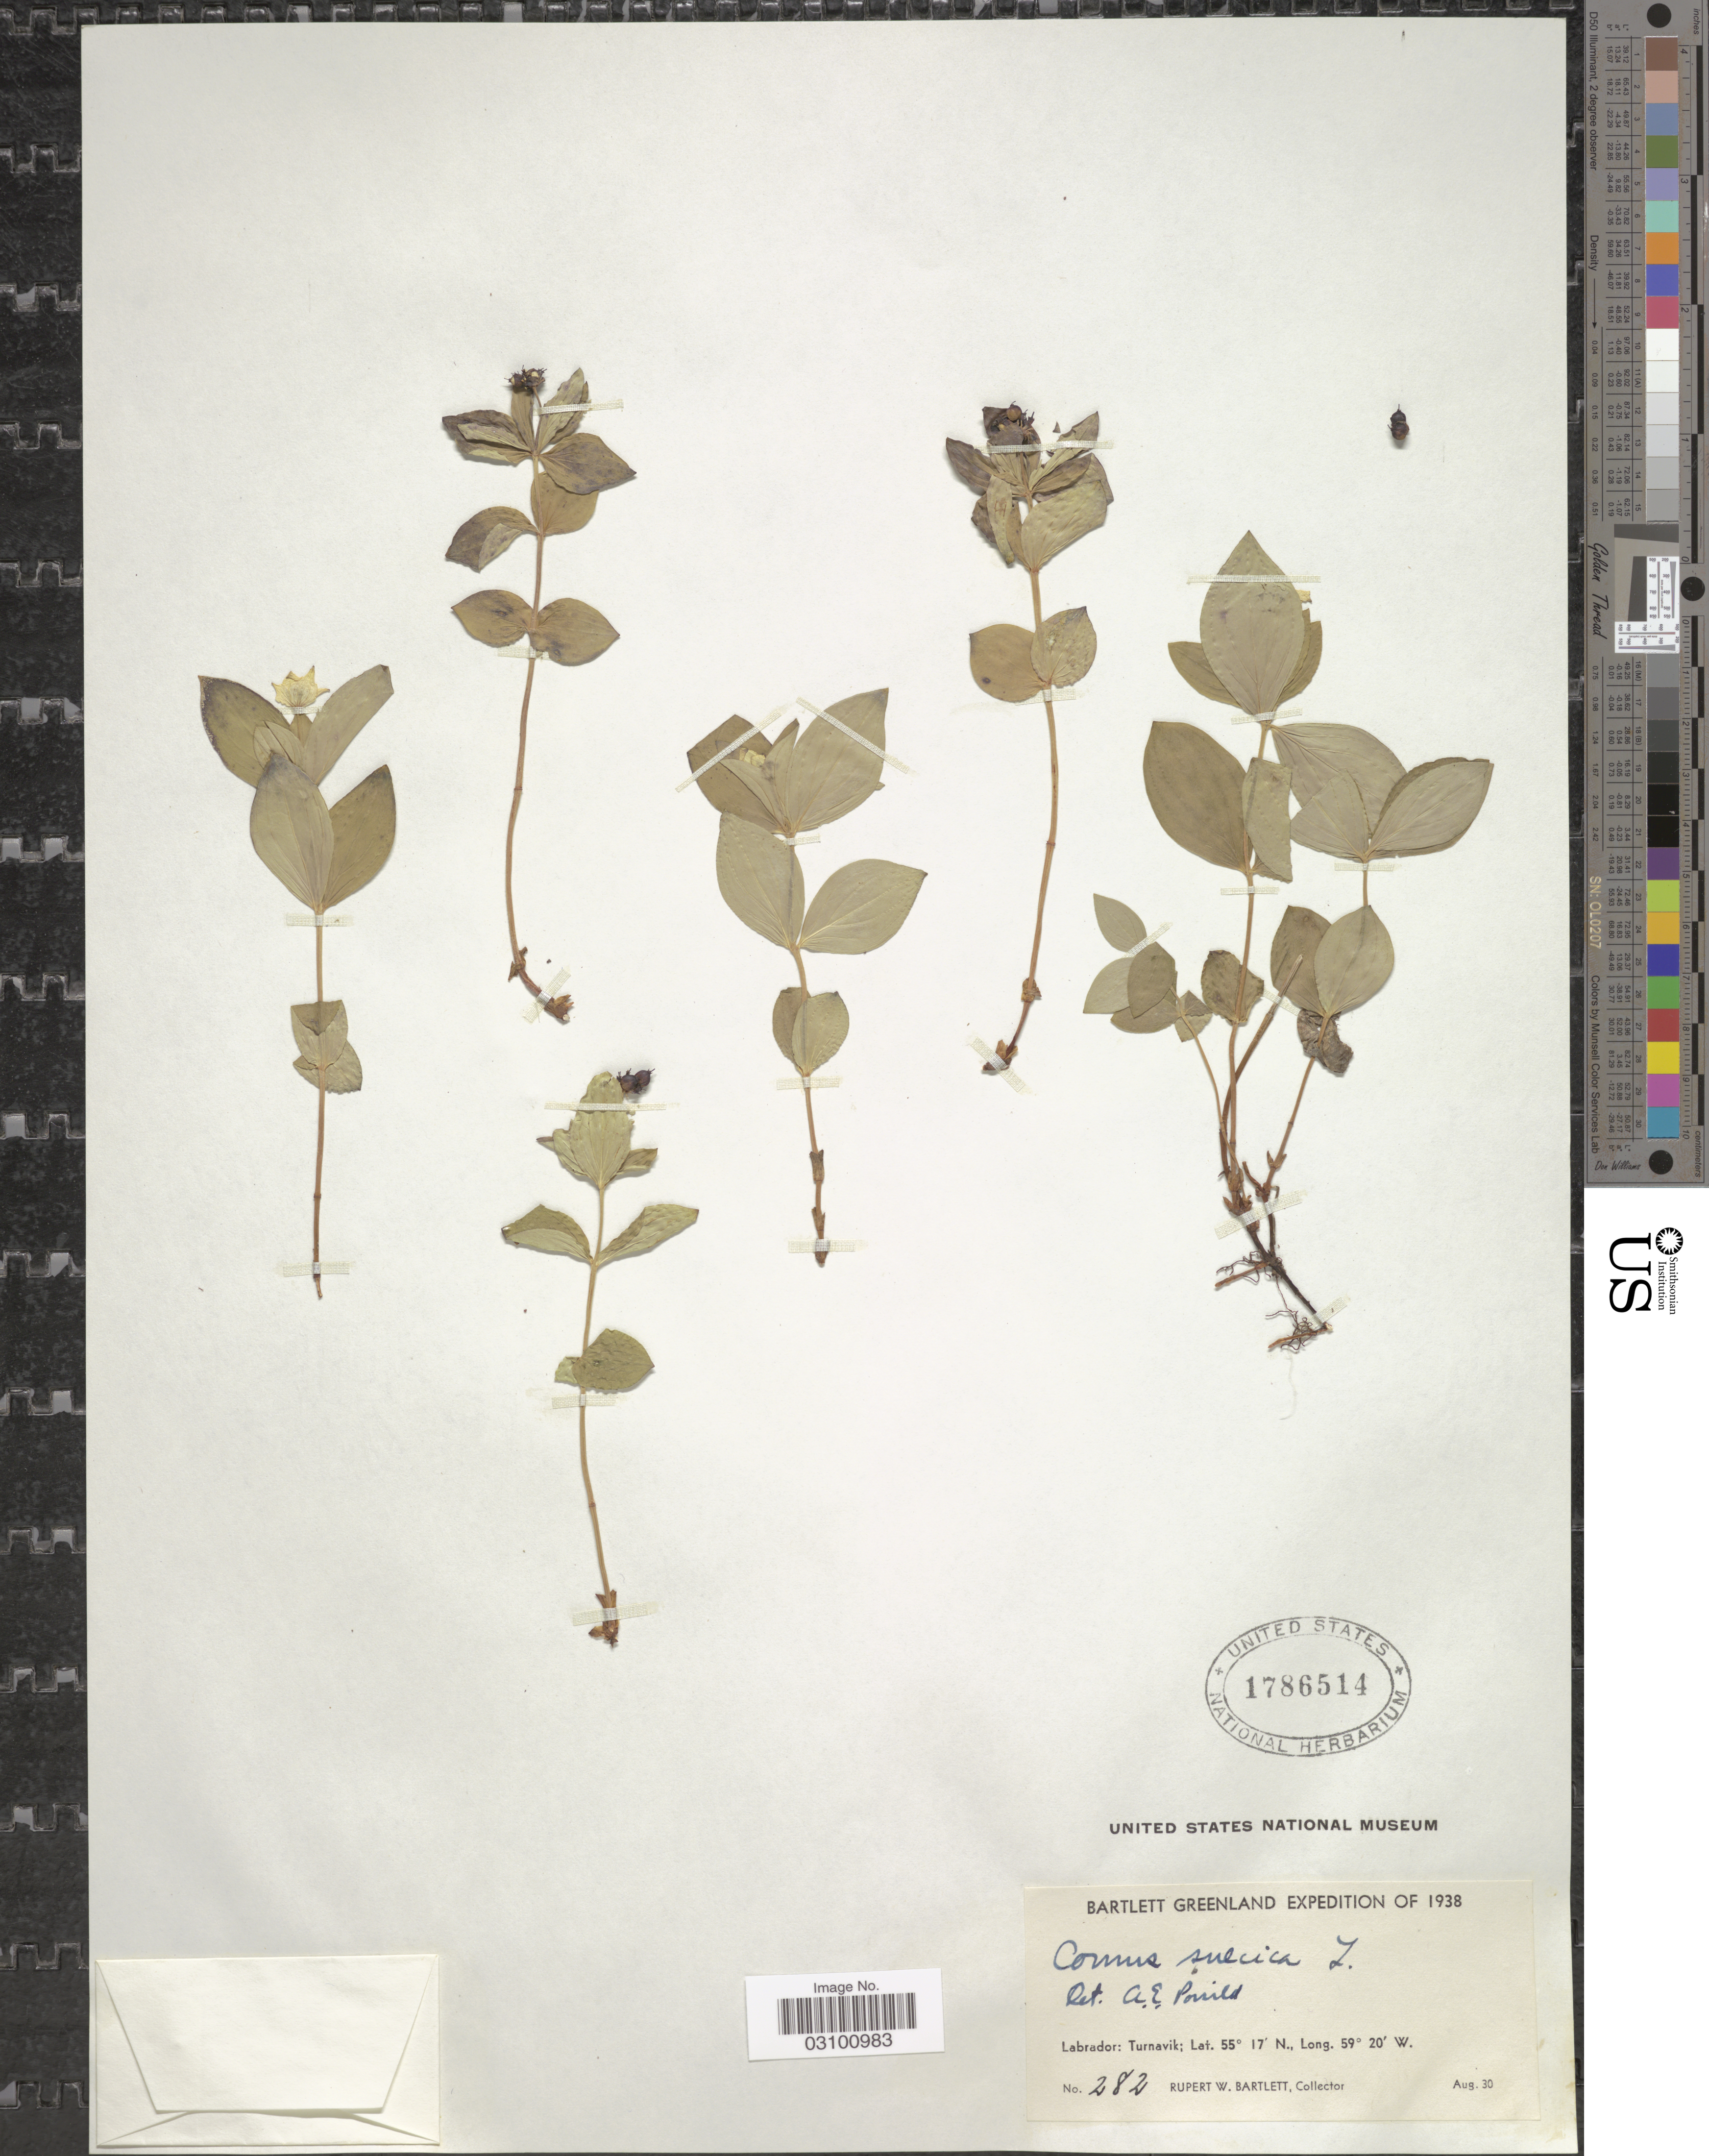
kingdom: Plantae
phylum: Tracheophyta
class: Magnoliopsida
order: Cornales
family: Cornaceae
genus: Cornus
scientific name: Cornus suecica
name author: L.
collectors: R. W. Bartlett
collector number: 282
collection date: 1938-08-30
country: Canada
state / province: Newfoundland and Labrador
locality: Labrador: Turnavik.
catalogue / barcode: US 1786514